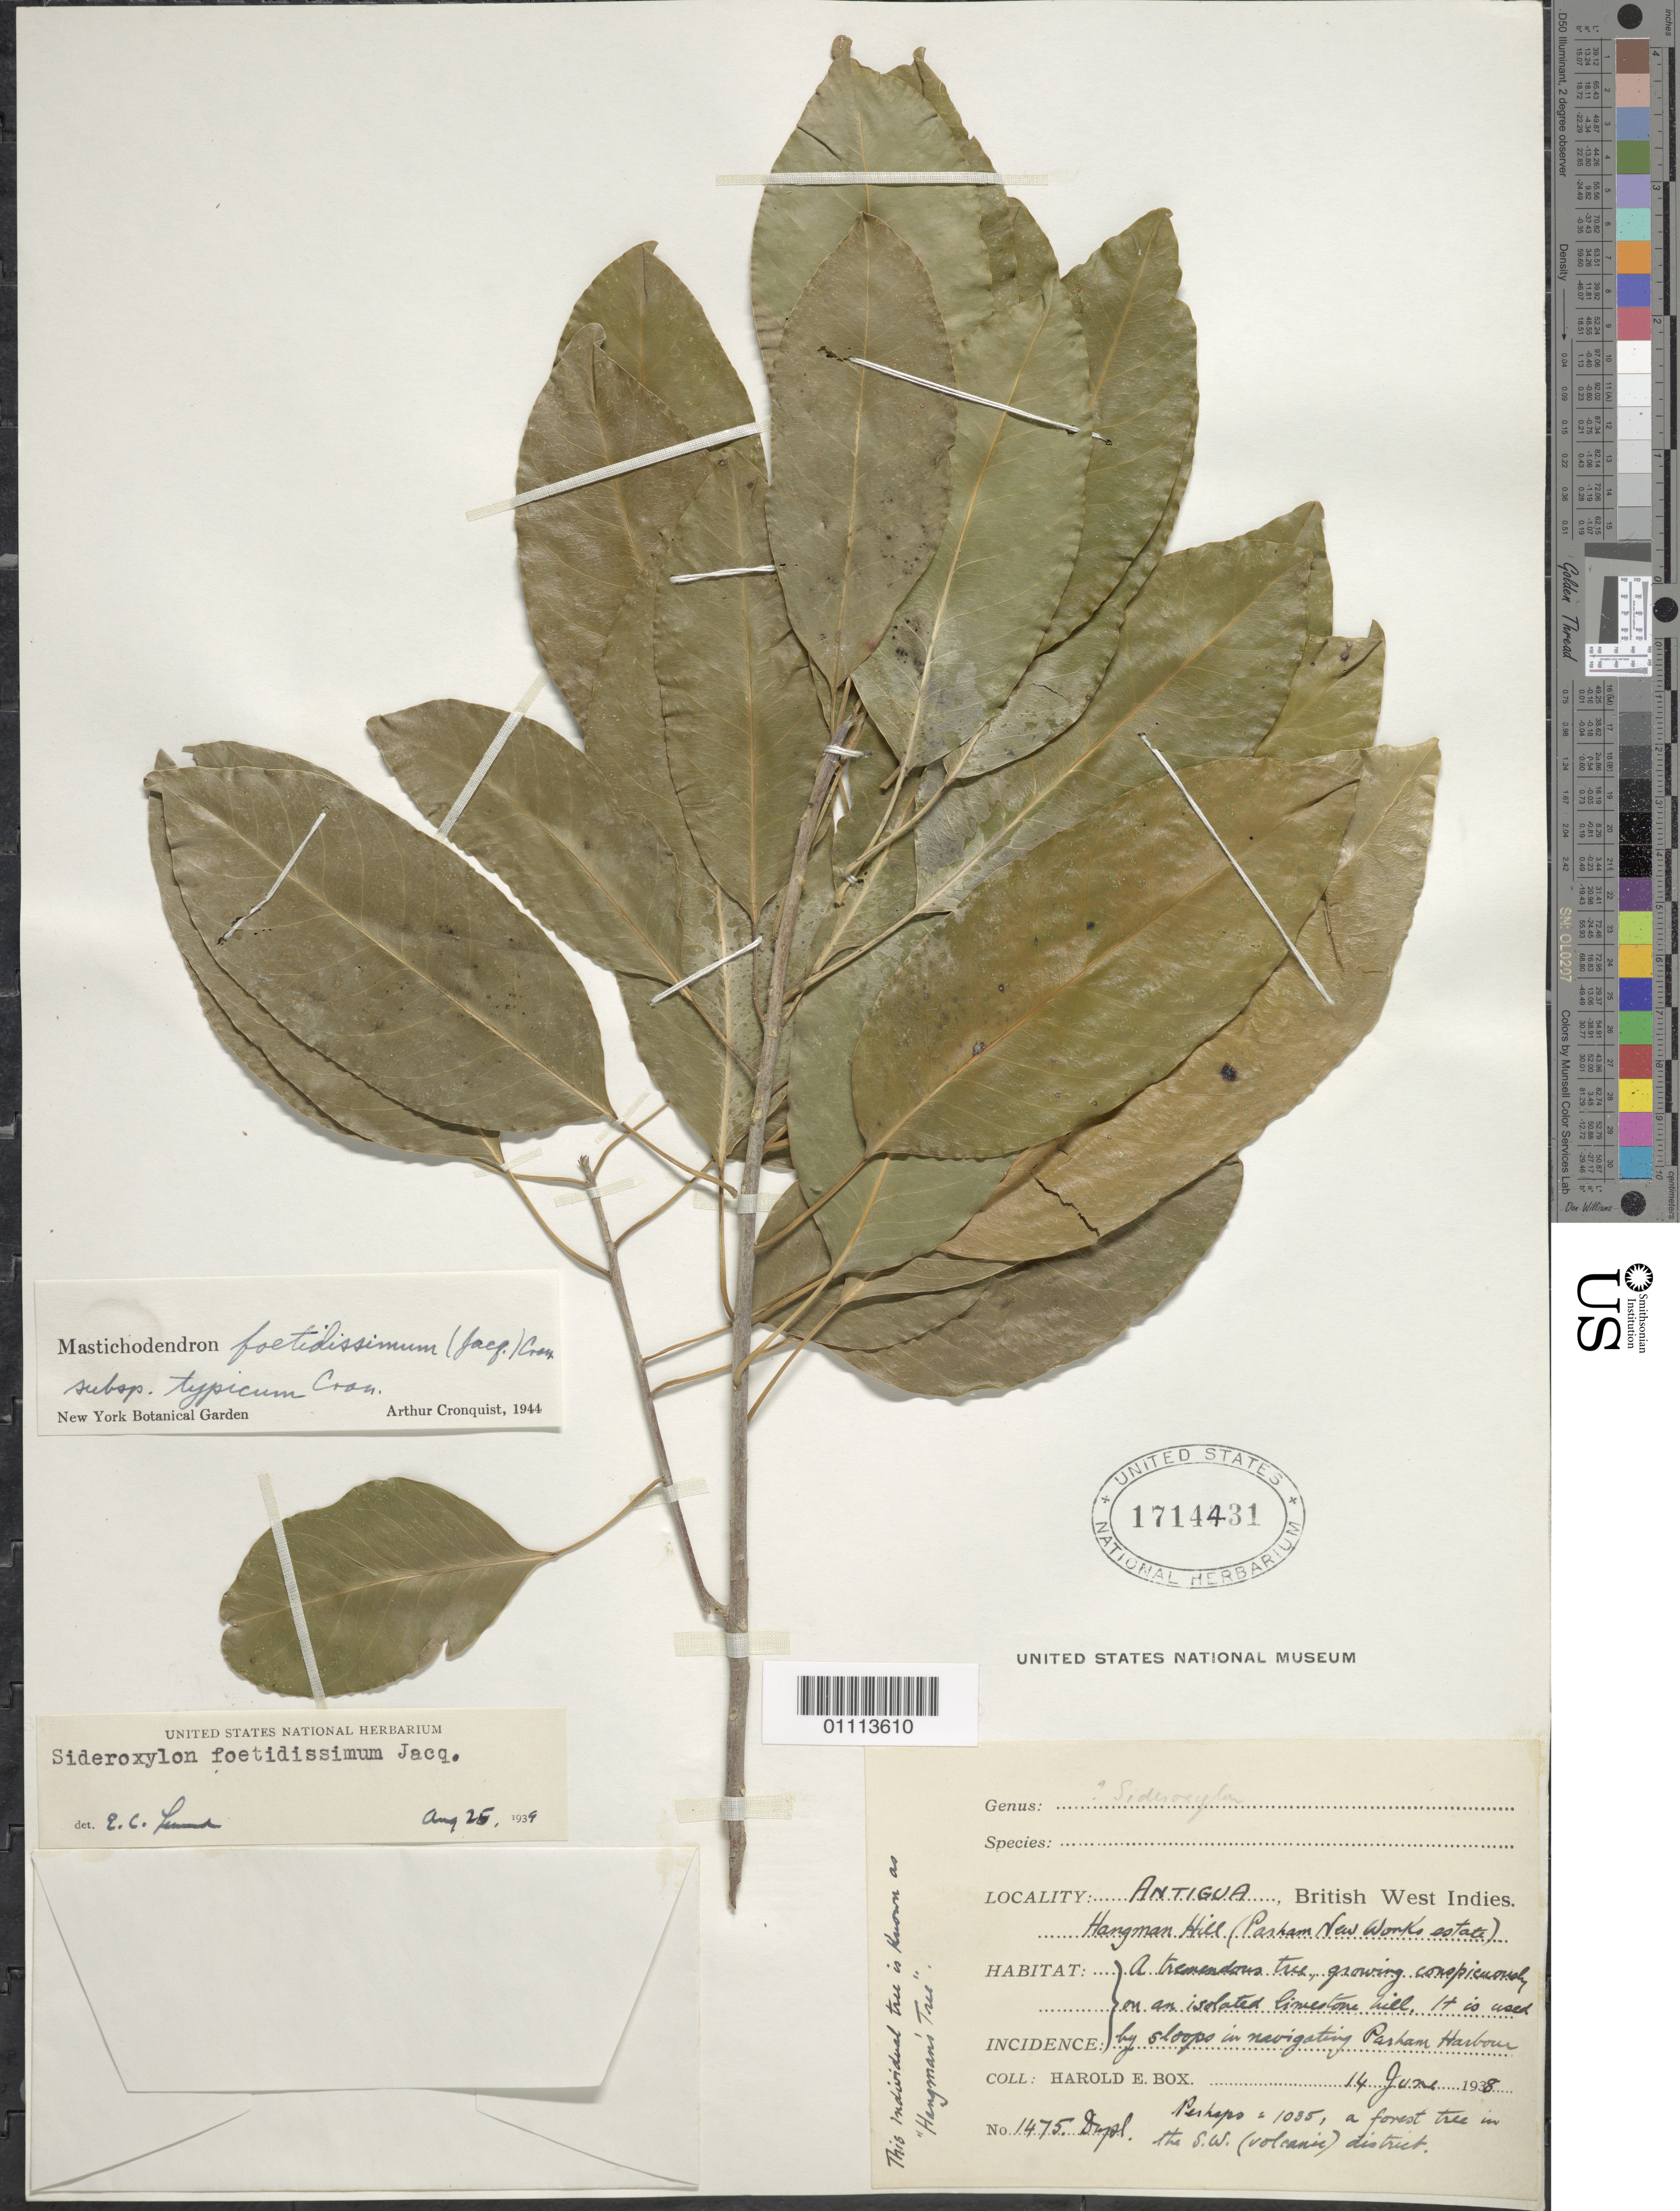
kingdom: Plantae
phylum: Tracheophyta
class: Magnoliopsida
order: Ericales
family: Sapotaceae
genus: Sideroxylon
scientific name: Sideroxylon foetidissimum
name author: Jacq.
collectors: H. E. Box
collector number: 1475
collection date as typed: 14 Jun 1938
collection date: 1938-06-14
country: Antigua and Barbuda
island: Antigua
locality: Hangman Hill, Parham New Works estate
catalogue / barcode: US 1714431